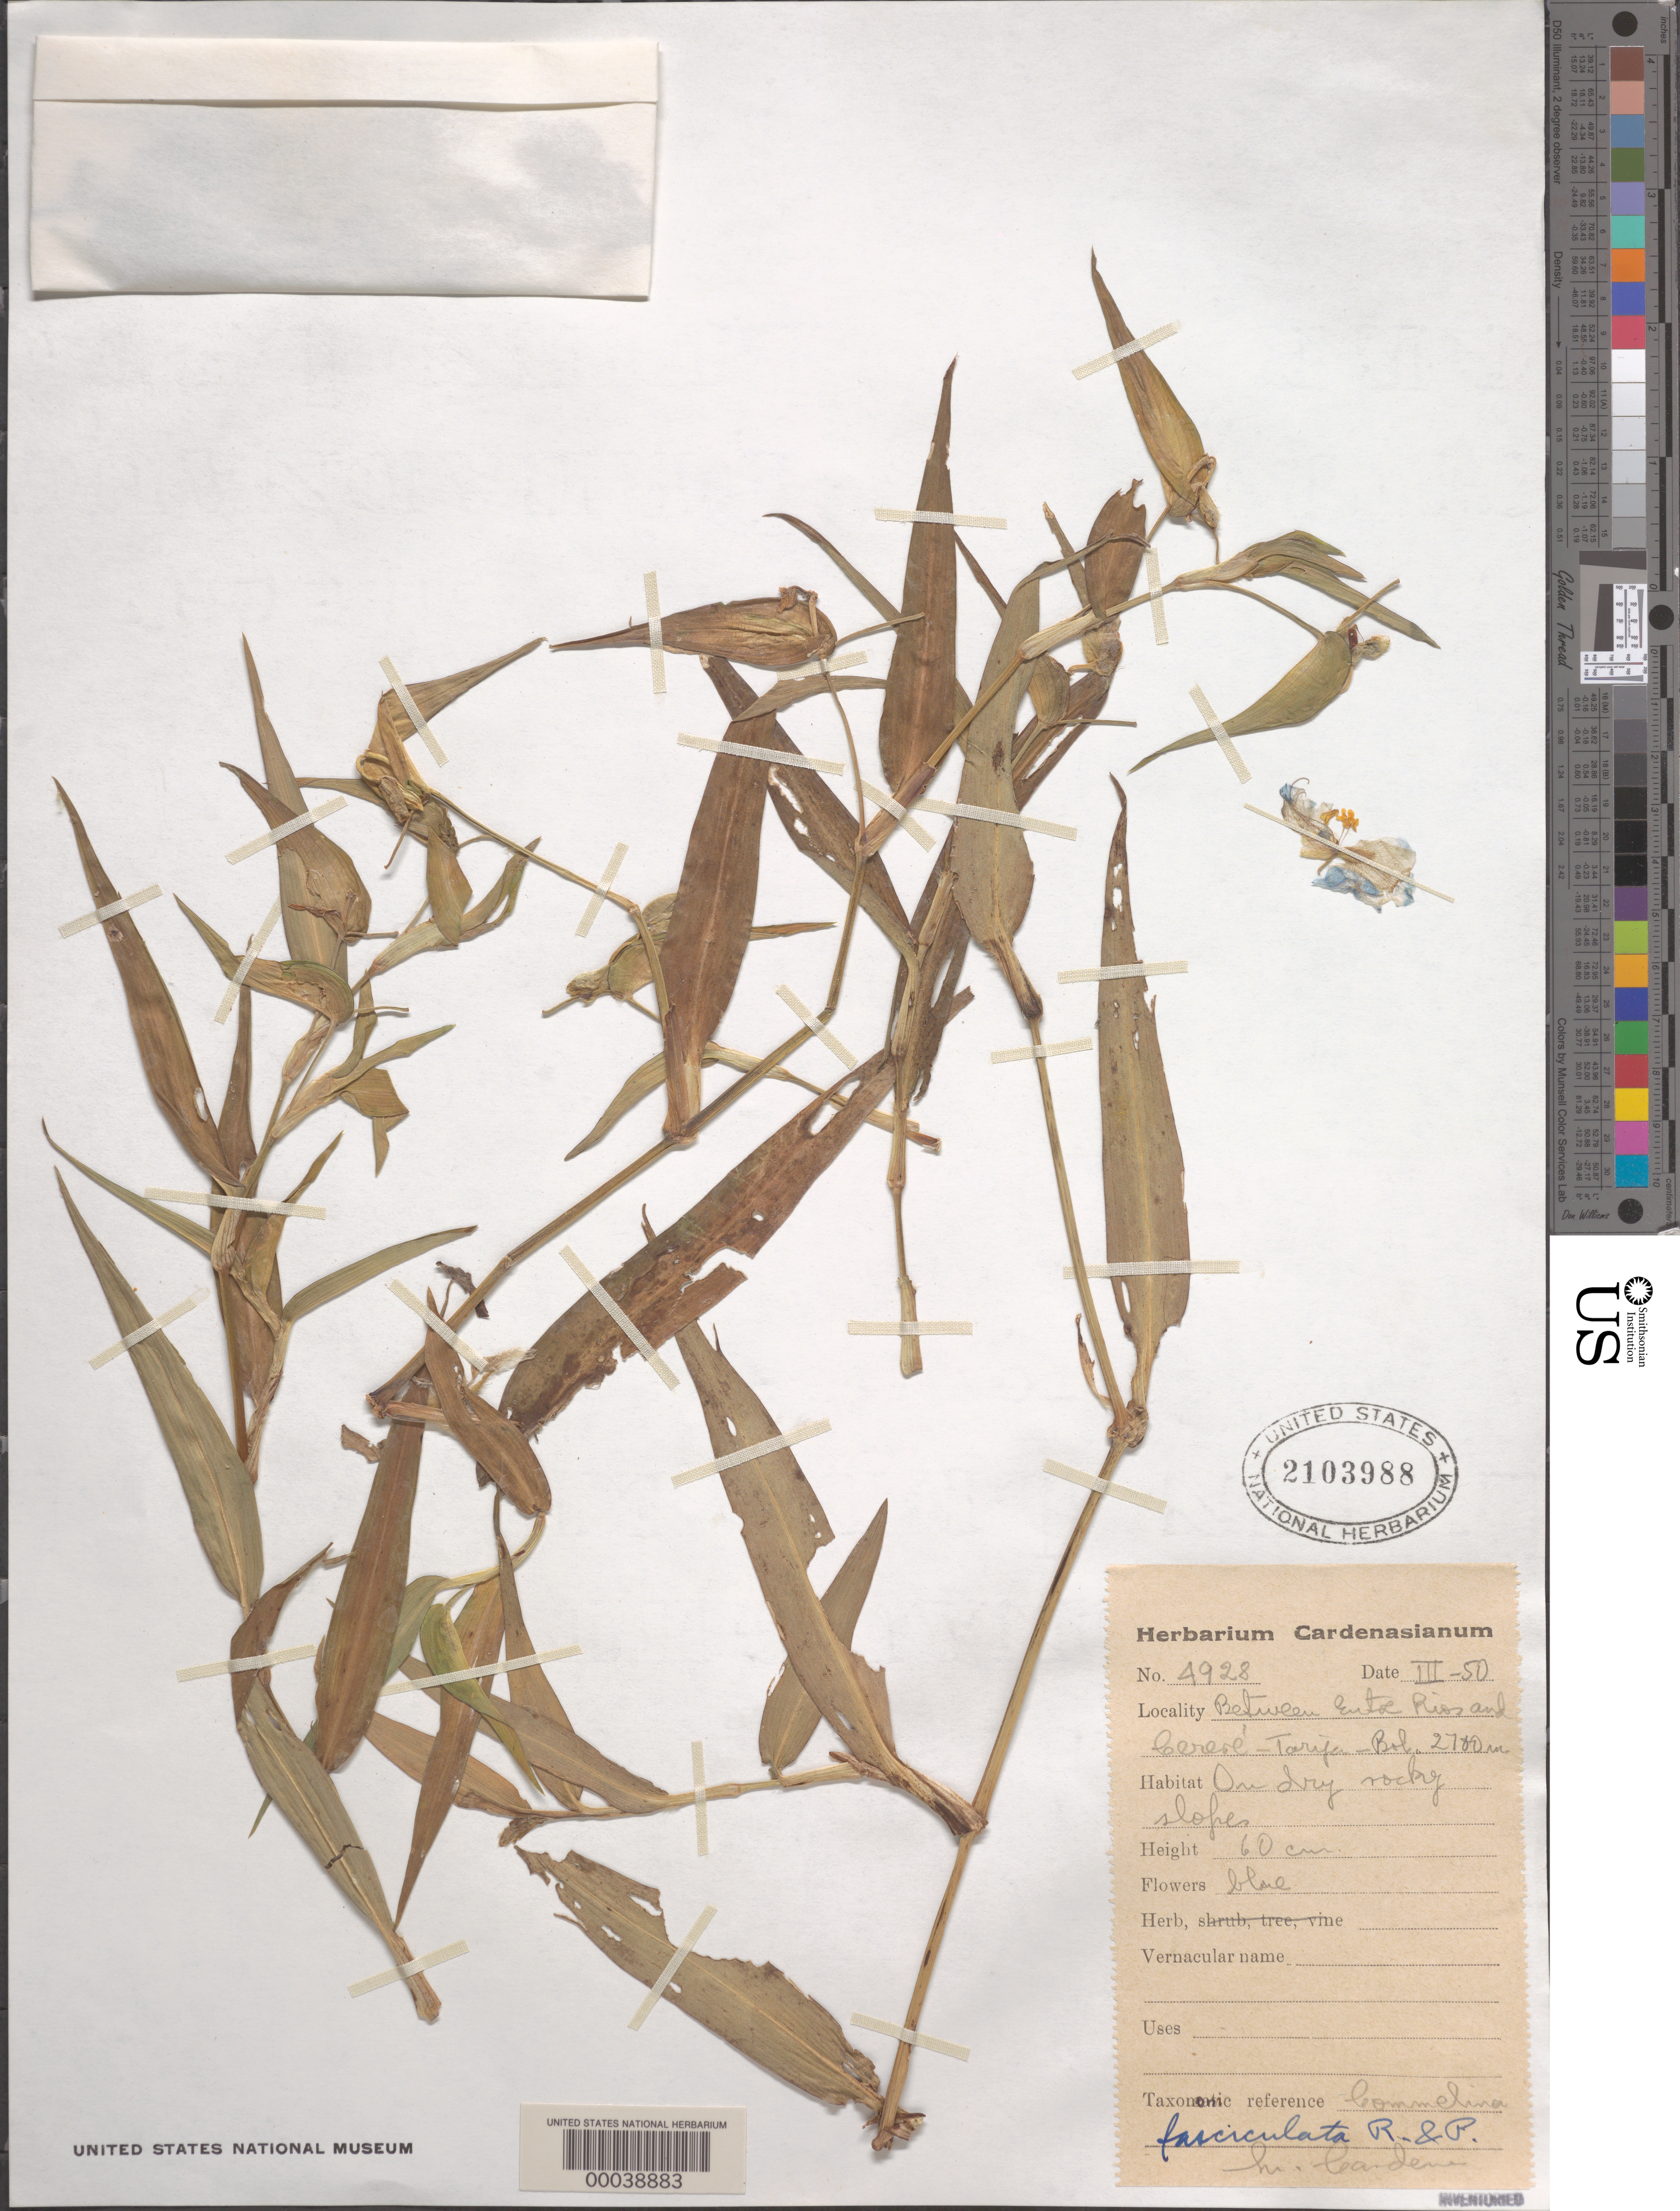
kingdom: Plantae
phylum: Tracheophyta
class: Liliopsida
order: Commelinales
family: Commelinaceae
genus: Commelina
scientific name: Commelina quitensis var. mandonii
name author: C.B. Clarke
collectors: M. Cárdenas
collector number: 4928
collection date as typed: Mar 1950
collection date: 1950-03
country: Bolivia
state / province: Tarija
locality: Cerere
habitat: Dry, rocky slopes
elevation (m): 2700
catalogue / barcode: US 2103988